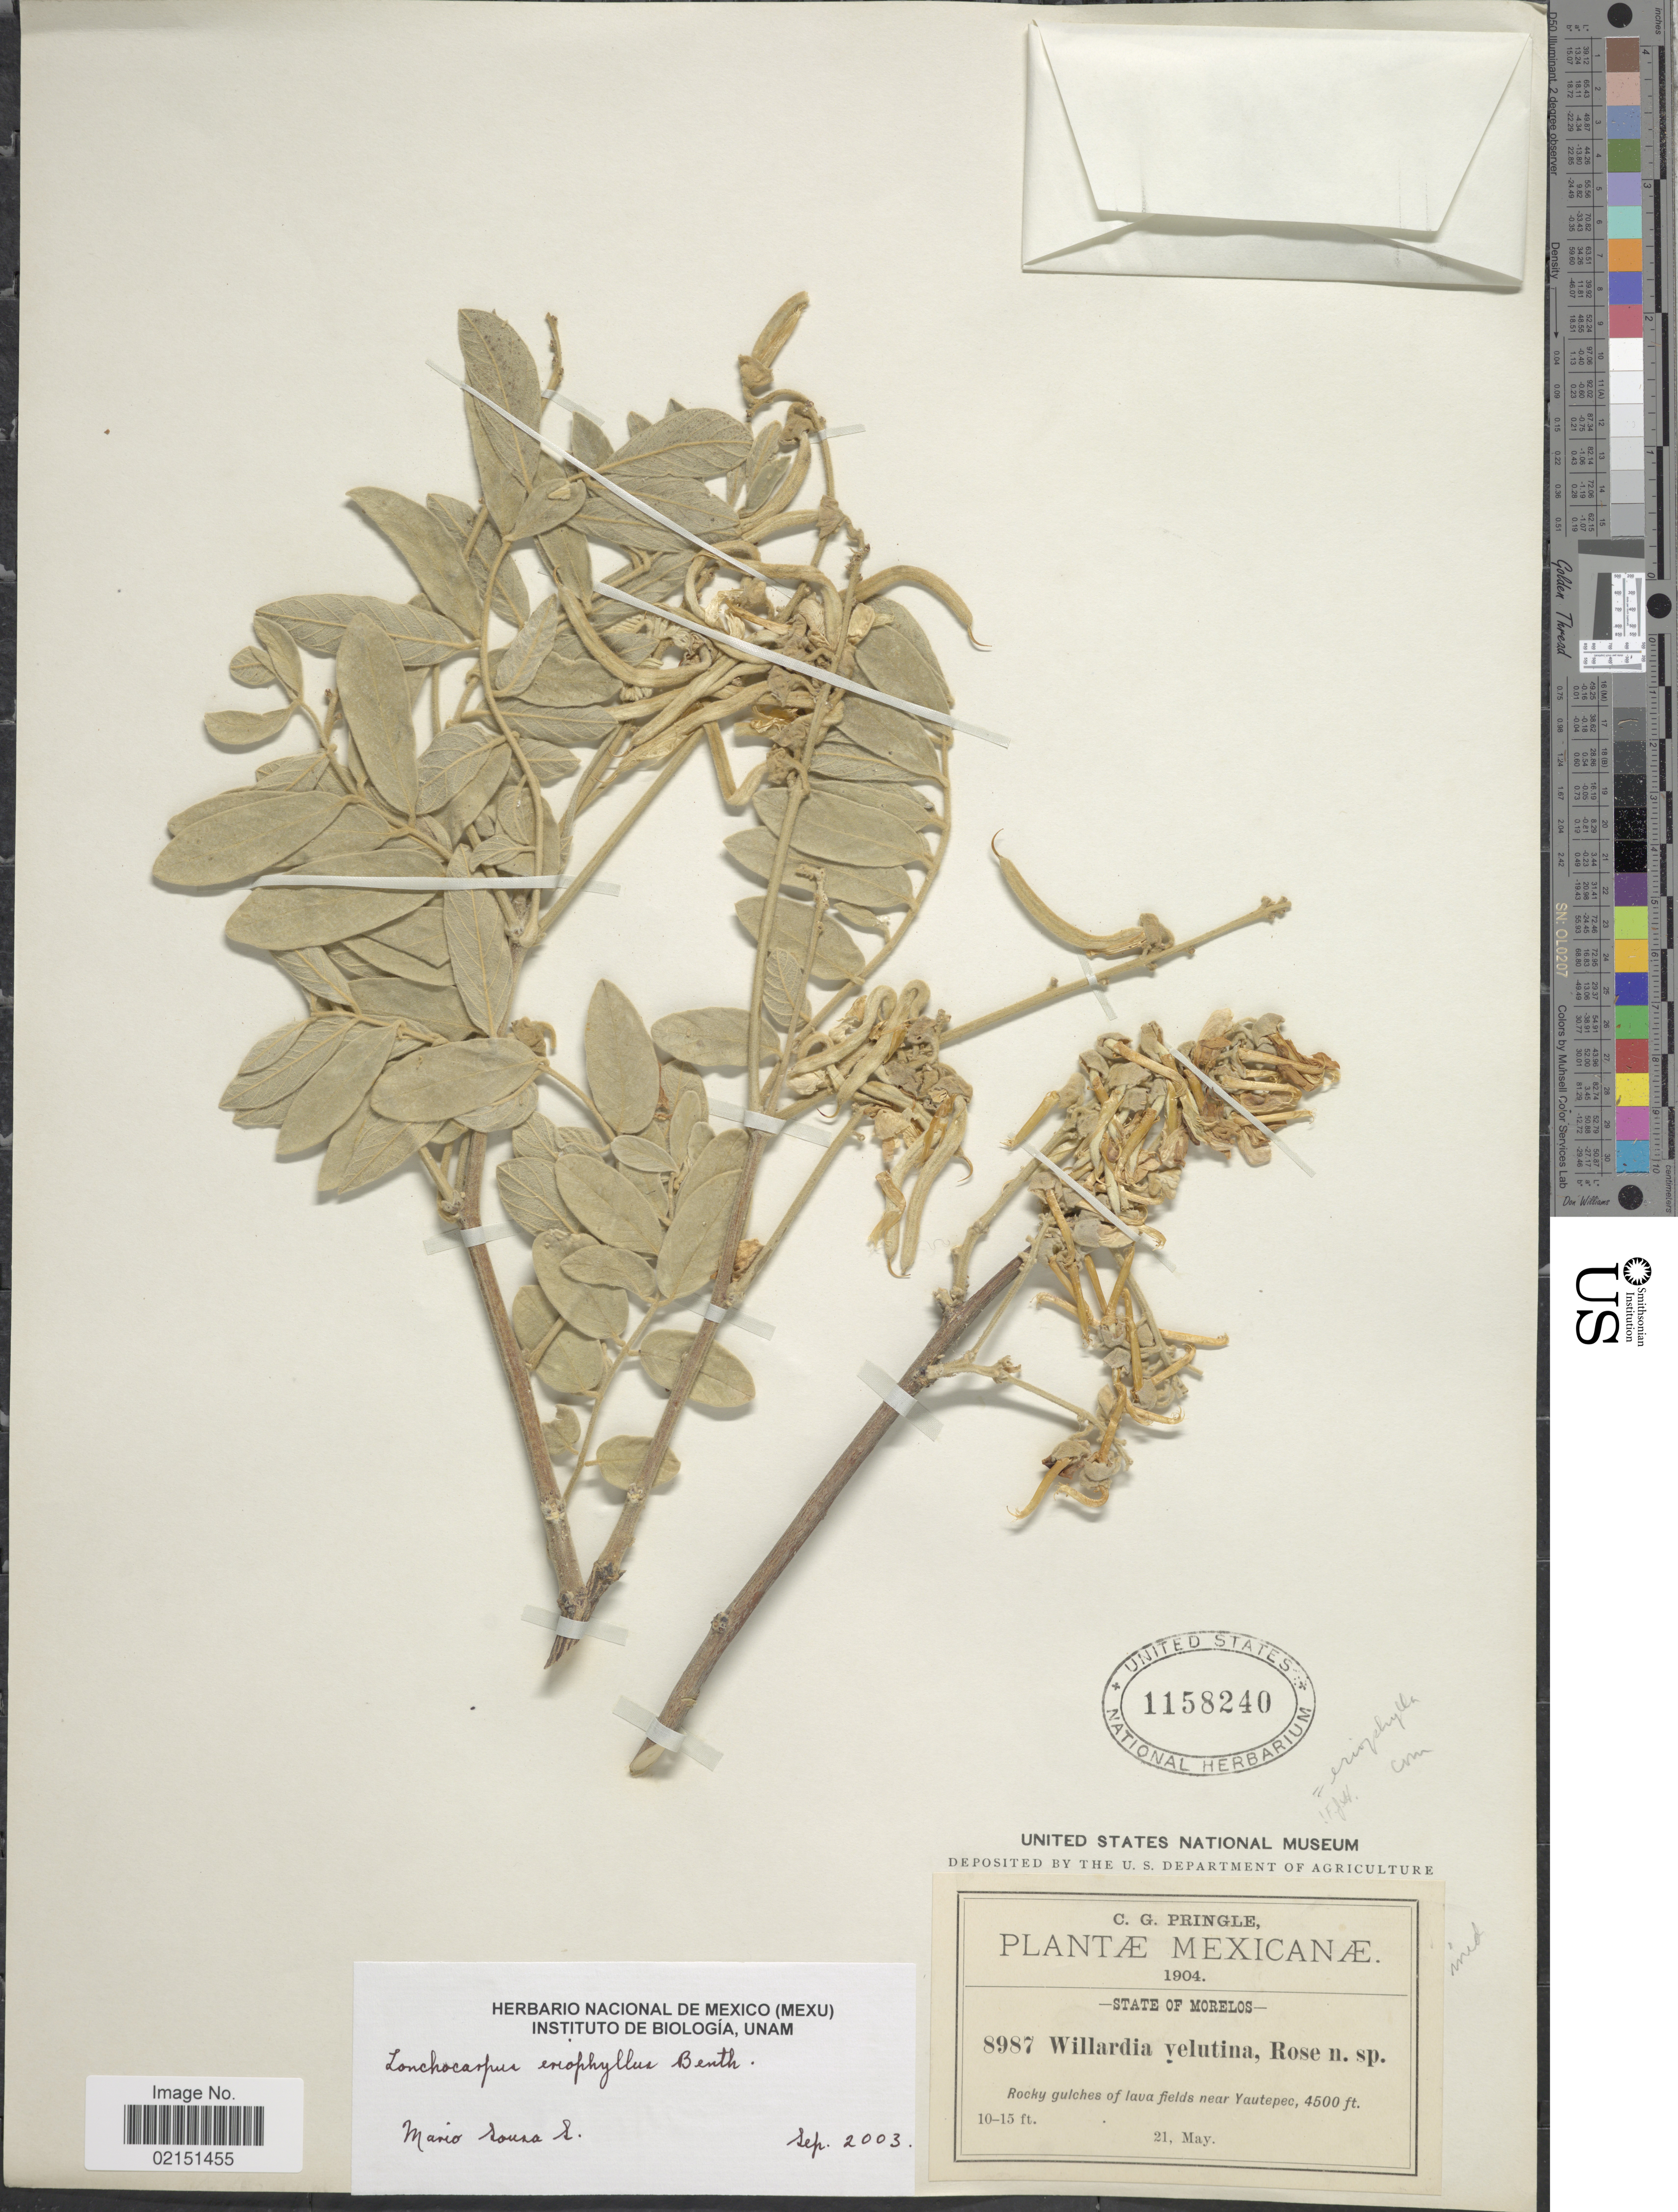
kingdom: Plantae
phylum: Tracheophyta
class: Magnoliopsida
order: Fabales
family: Fabaceae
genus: Lonchocarpus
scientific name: Lonchocarpus eriophyllus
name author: Benth.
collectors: C. G. Pringle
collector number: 8987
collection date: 1904-05-21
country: Mexico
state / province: Morelos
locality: State of Morelos, Rocky gulches of lava fields near Yautepec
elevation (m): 1372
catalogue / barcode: US 1158240